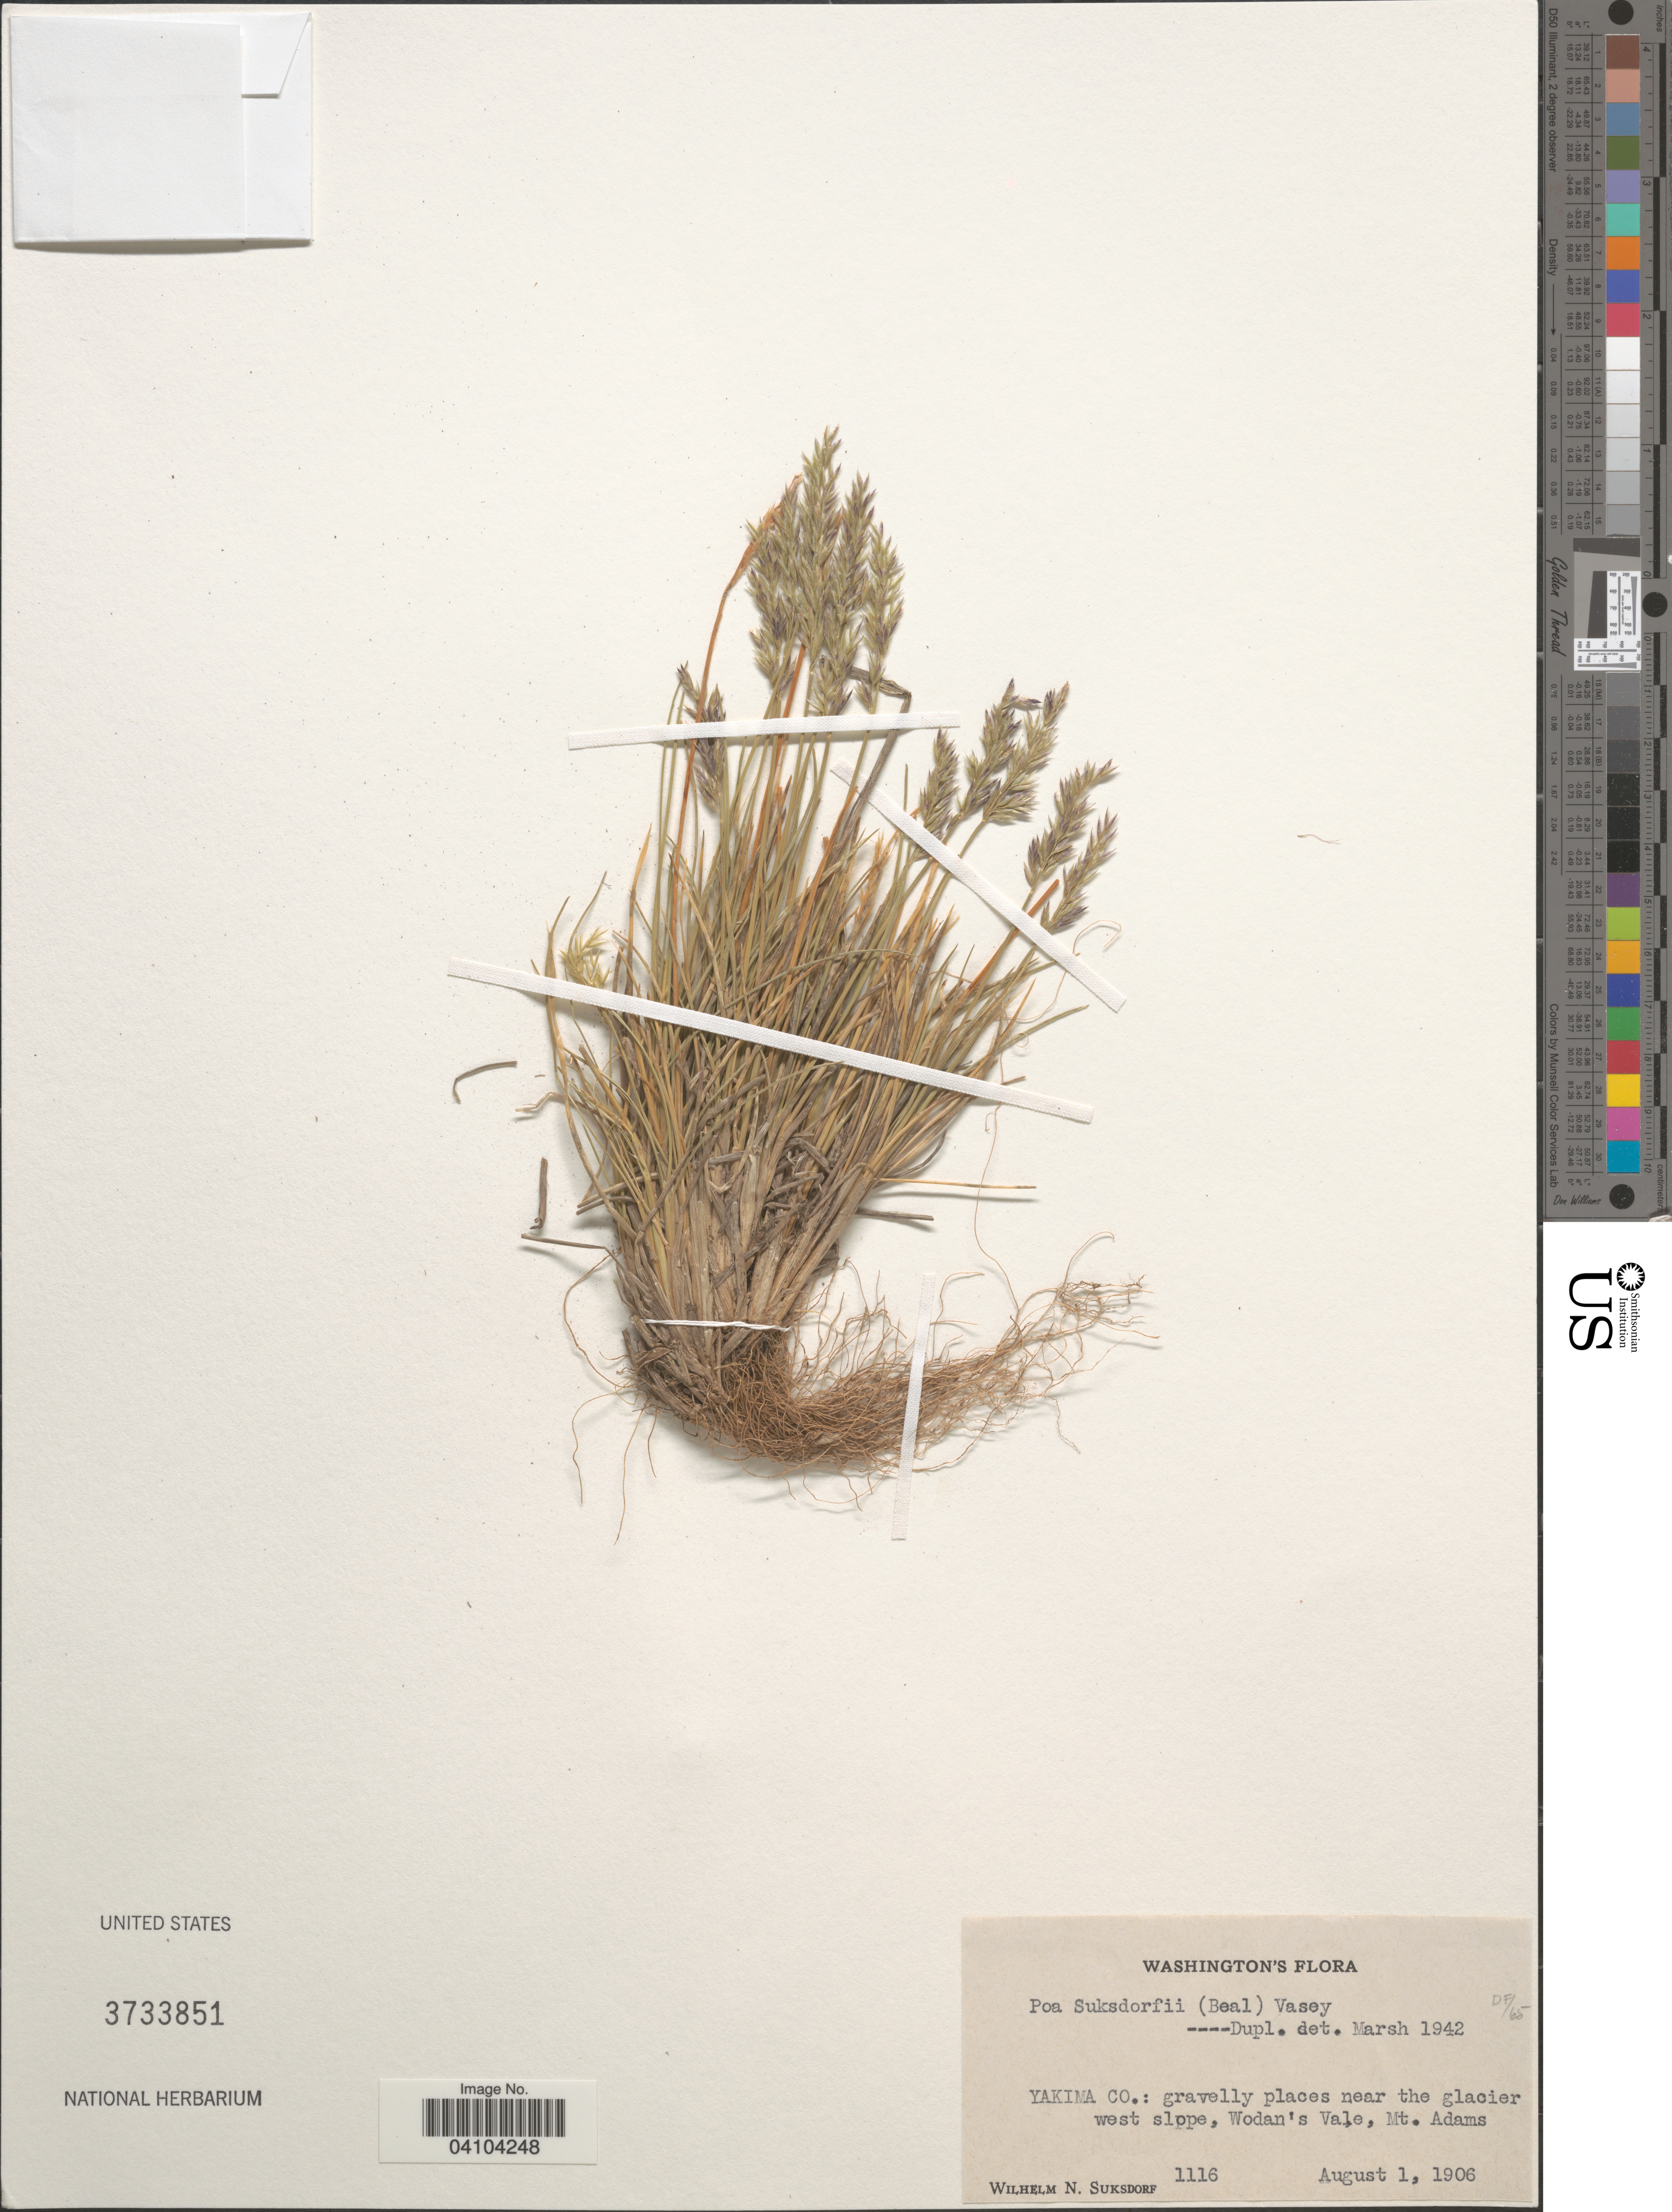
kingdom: Plantae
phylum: Tracheophyta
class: Liliopsida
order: Poales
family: Poaceae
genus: Poa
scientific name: Poa suksdorfii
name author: (W.J. Beal) Vasey ex Piper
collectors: W. N. Suksdorf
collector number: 1116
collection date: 1906-08-01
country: United States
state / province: Washington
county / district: Yakima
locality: Yakima Co.: gravelly places near the glacier west slope, Wodan's Vale, Mt. Adams.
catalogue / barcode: US 3733851